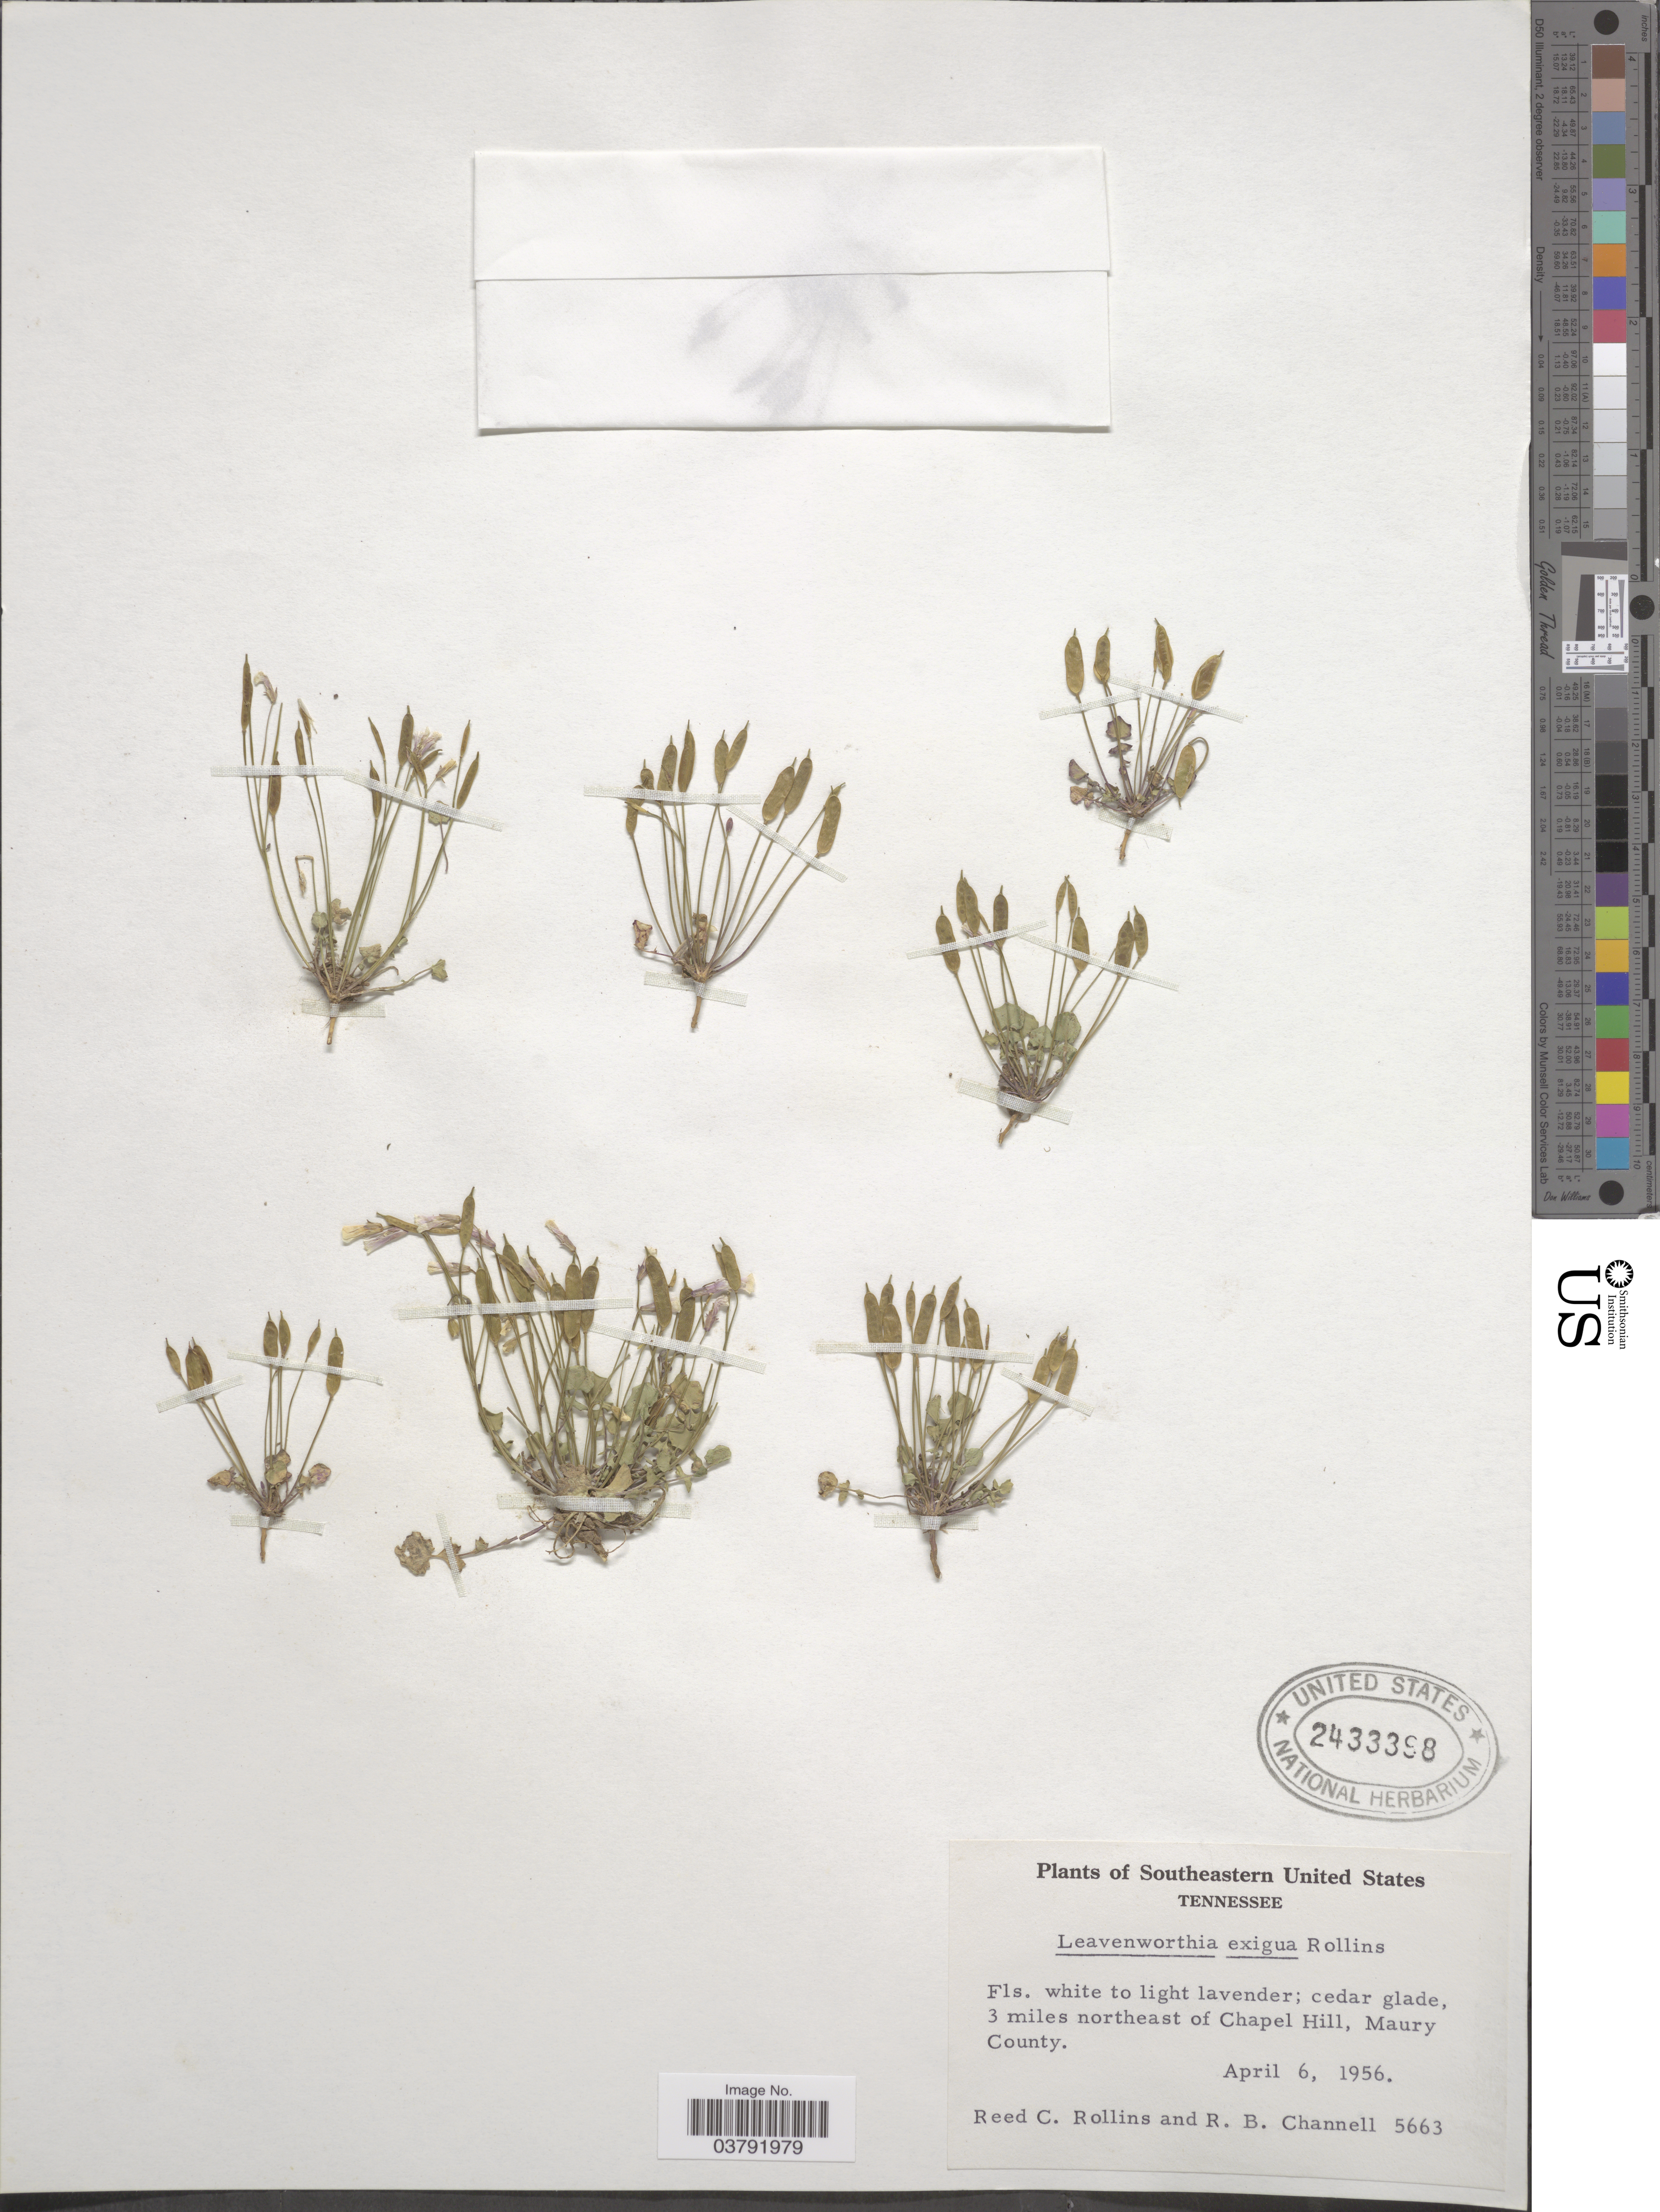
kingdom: Plantae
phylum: Tracheophyta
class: Magnoliopsida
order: Brassicales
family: Brassicaceae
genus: Leavenworthia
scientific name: Leavenworthia exigua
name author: Rollins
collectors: R. C. Rollins & R. B. Channell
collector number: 5663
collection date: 1956-04-06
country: United States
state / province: Tennessee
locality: Southeastern United States. 3 miles northeast of Chapel Hill, Maury County.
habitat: cedar glade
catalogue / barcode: US 2433398